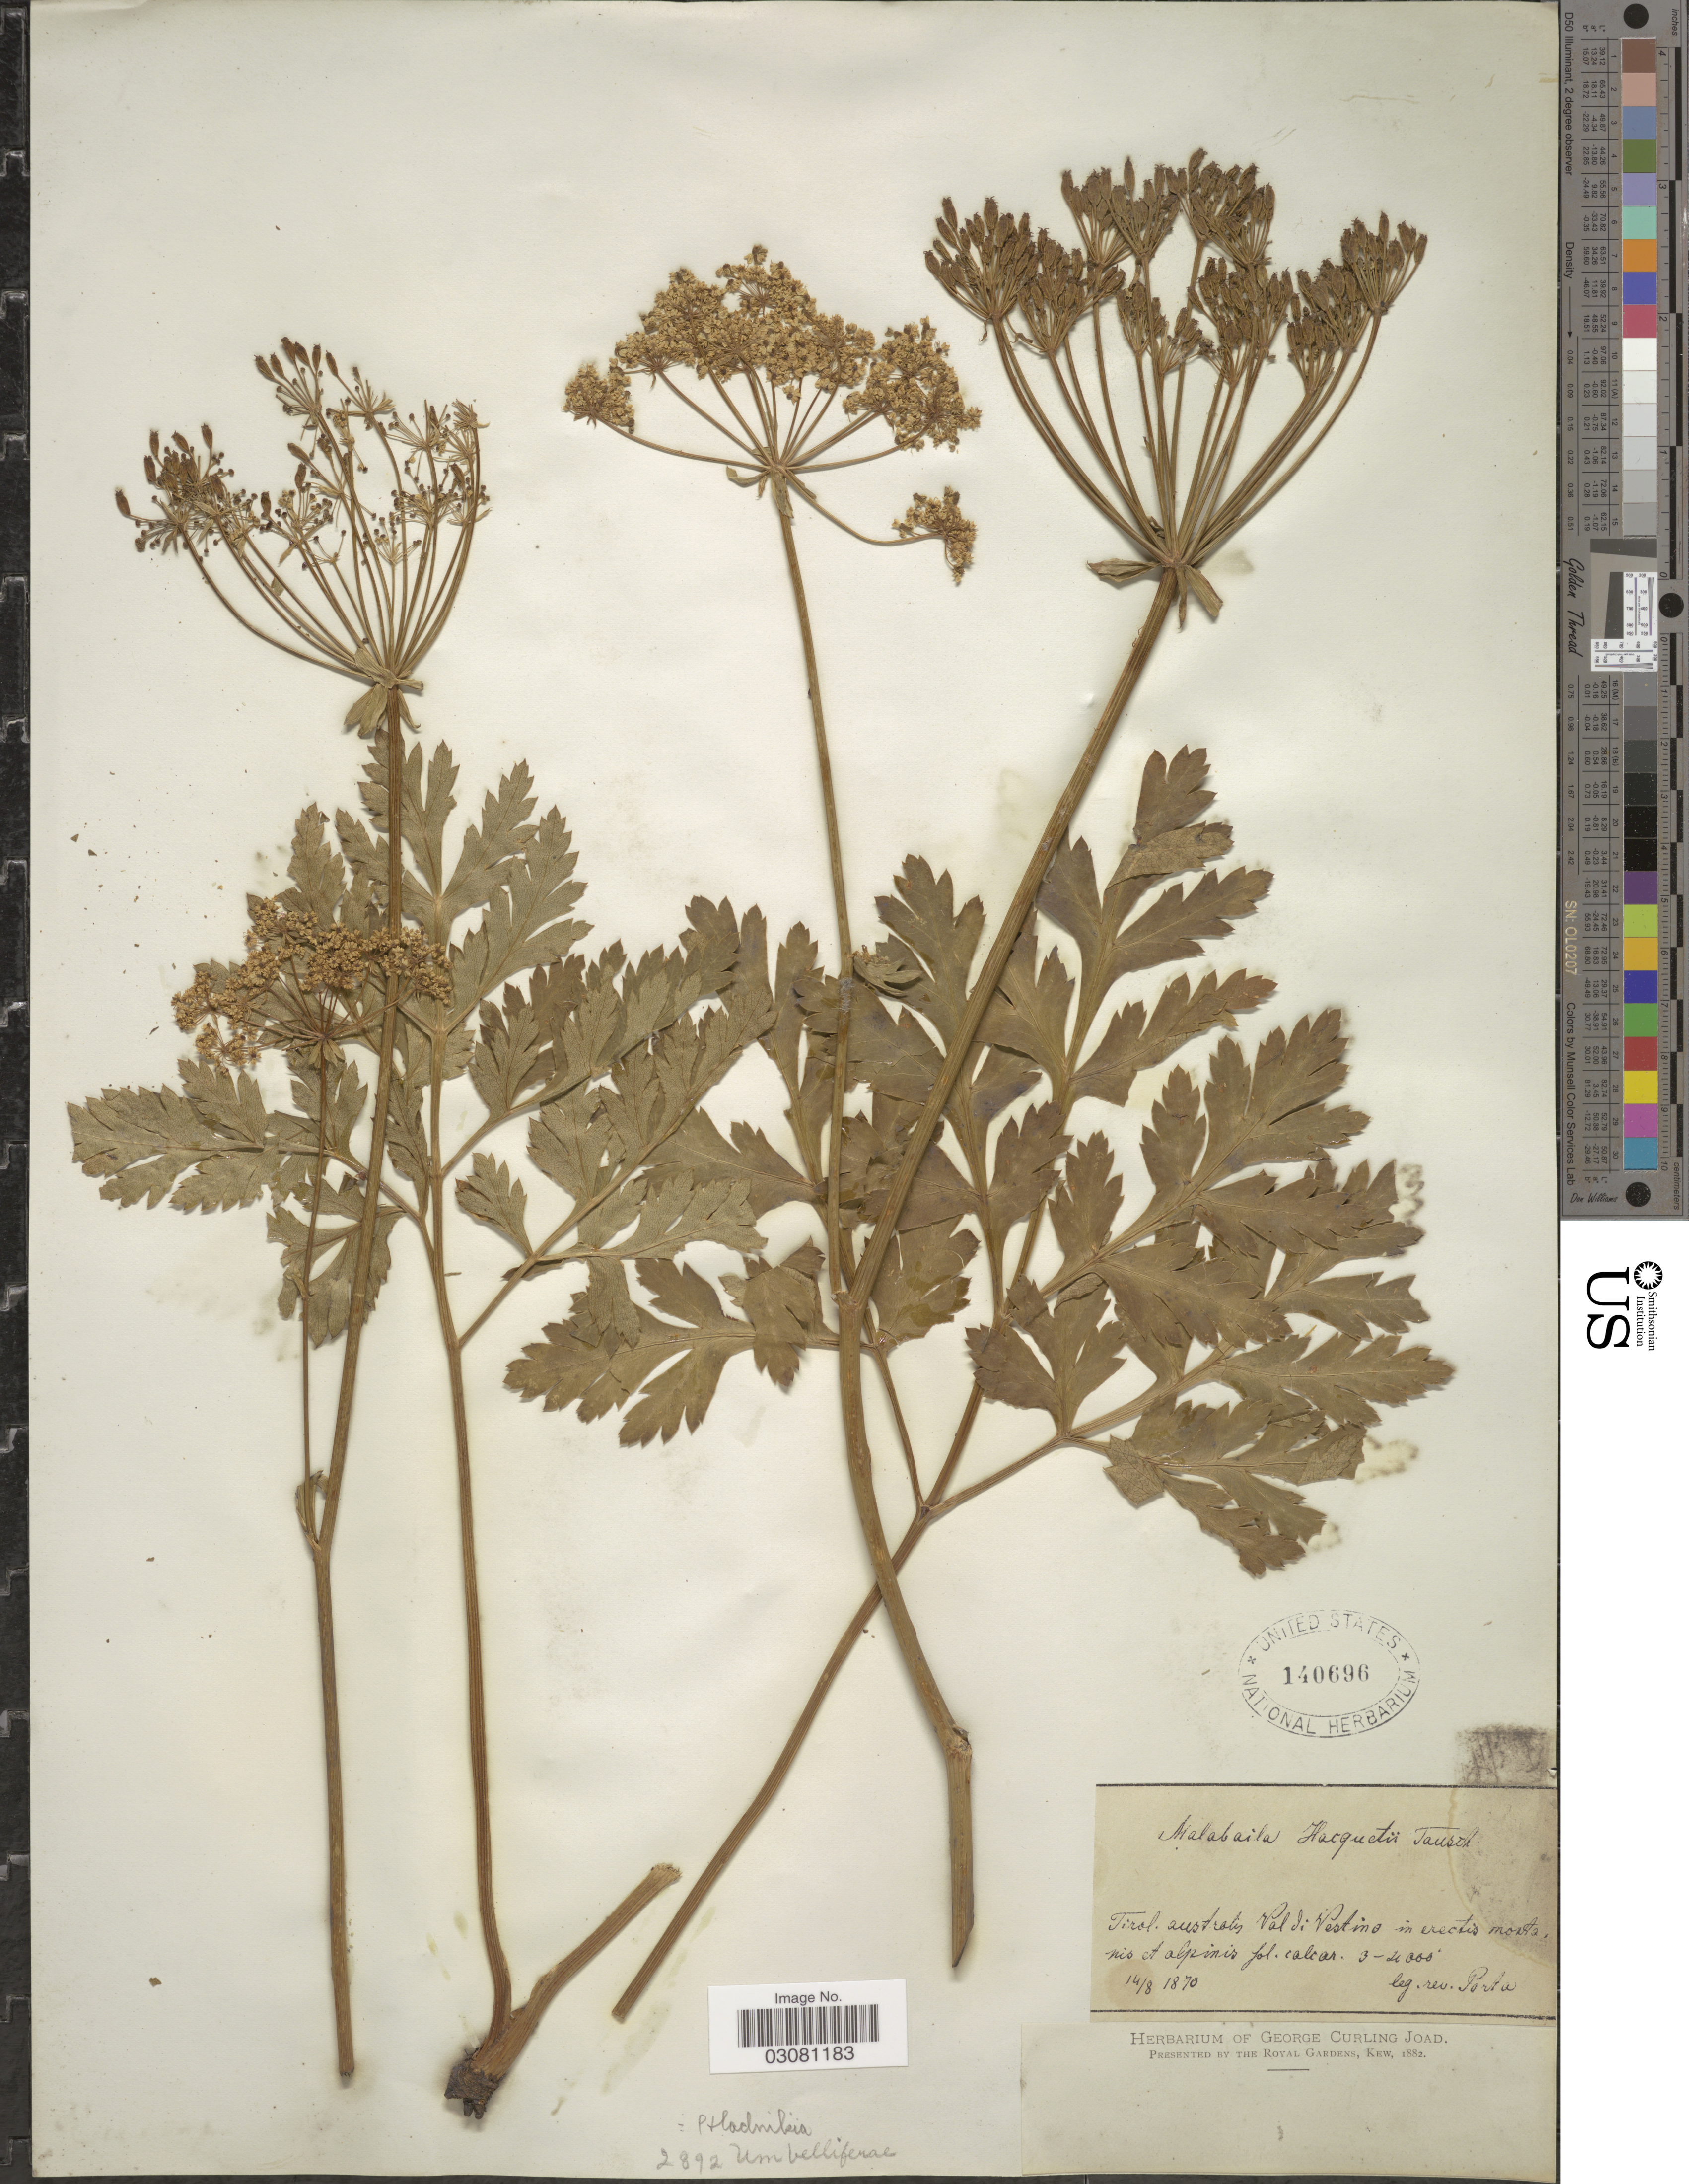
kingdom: Plantae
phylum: Tracheophyta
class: Magnoliopsida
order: Apiales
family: Apiaceae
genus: Hladnikia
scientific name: Hladnikia golaka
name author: (Hacq.) Rchb. f.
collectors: -- Porta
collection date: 1870-08-14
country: Italy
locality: Tirol-australis Val di Vestino in erectis monta, nis et alpinis fol. calcar.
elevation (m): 914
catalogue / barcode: US 140696